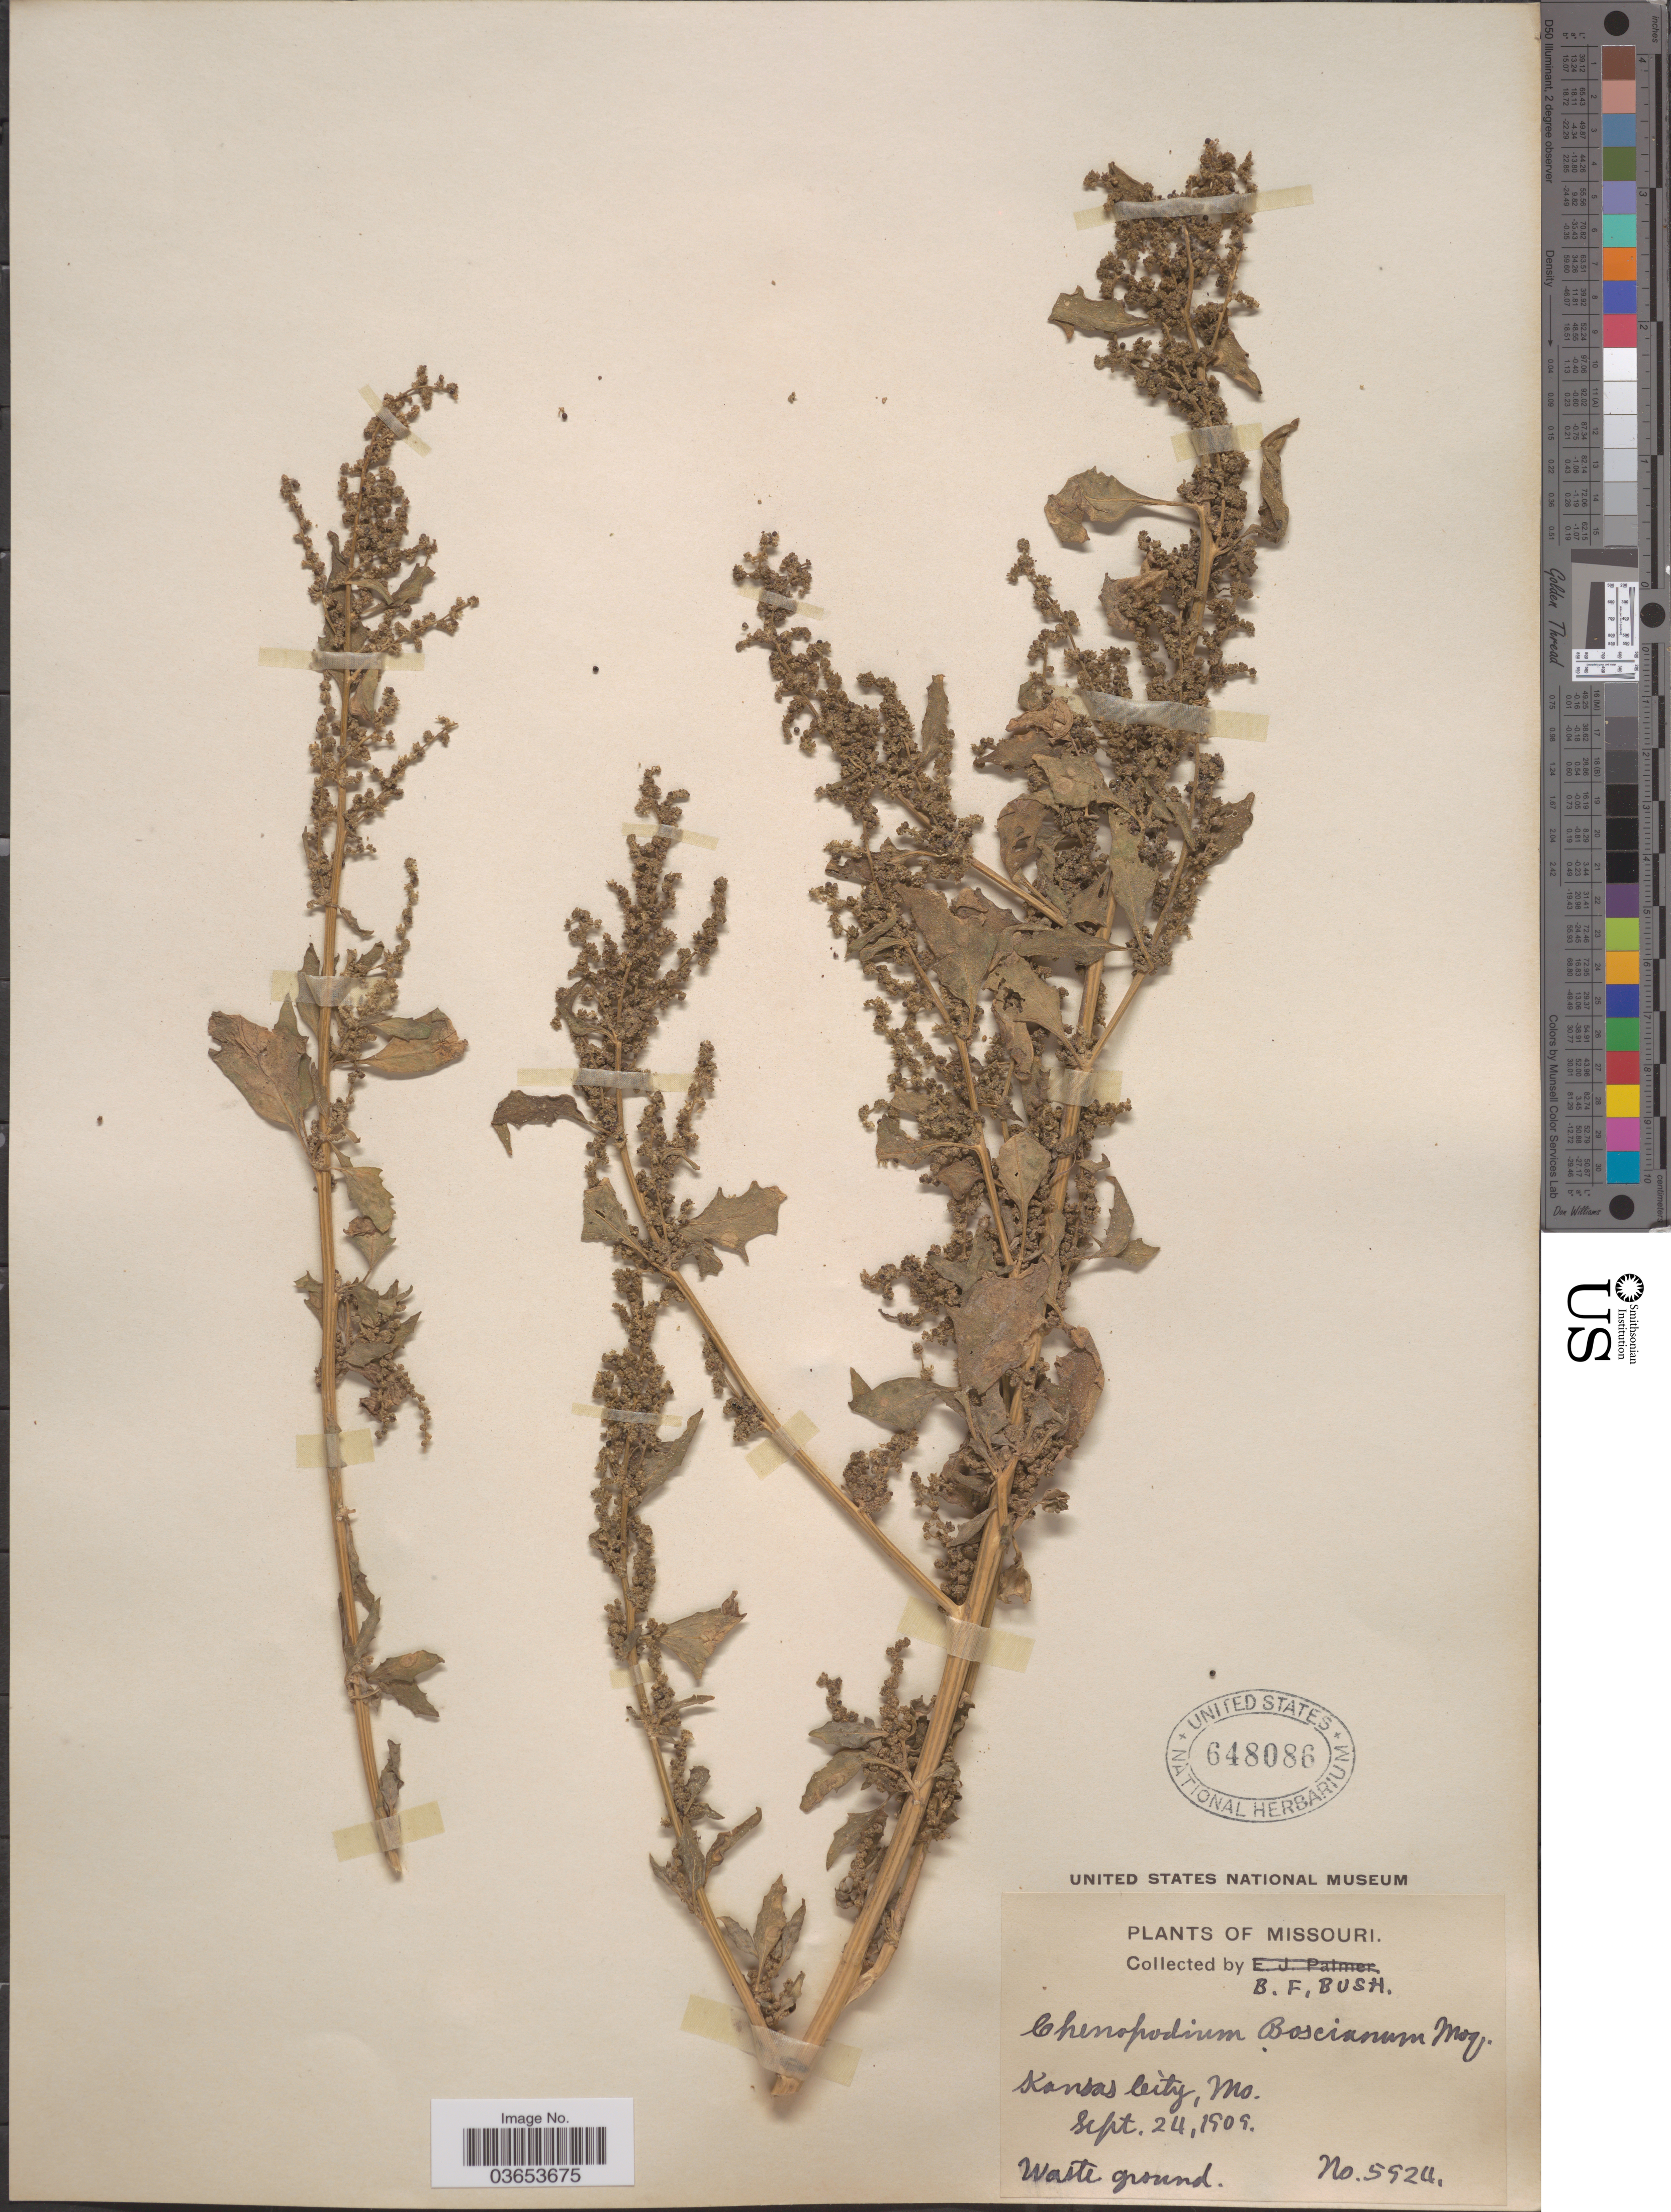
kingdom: Plantae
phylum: Tracheophyta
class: Magnoliopsida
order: Caryophyllales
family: Amaranthaceae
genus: Chenopodium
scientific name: Chenopodium murale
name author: L.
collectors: B. F. Bush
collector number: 5924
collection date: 1909-09-24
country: United States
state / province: Missouri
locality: Kansas City.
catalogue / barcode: US 648086